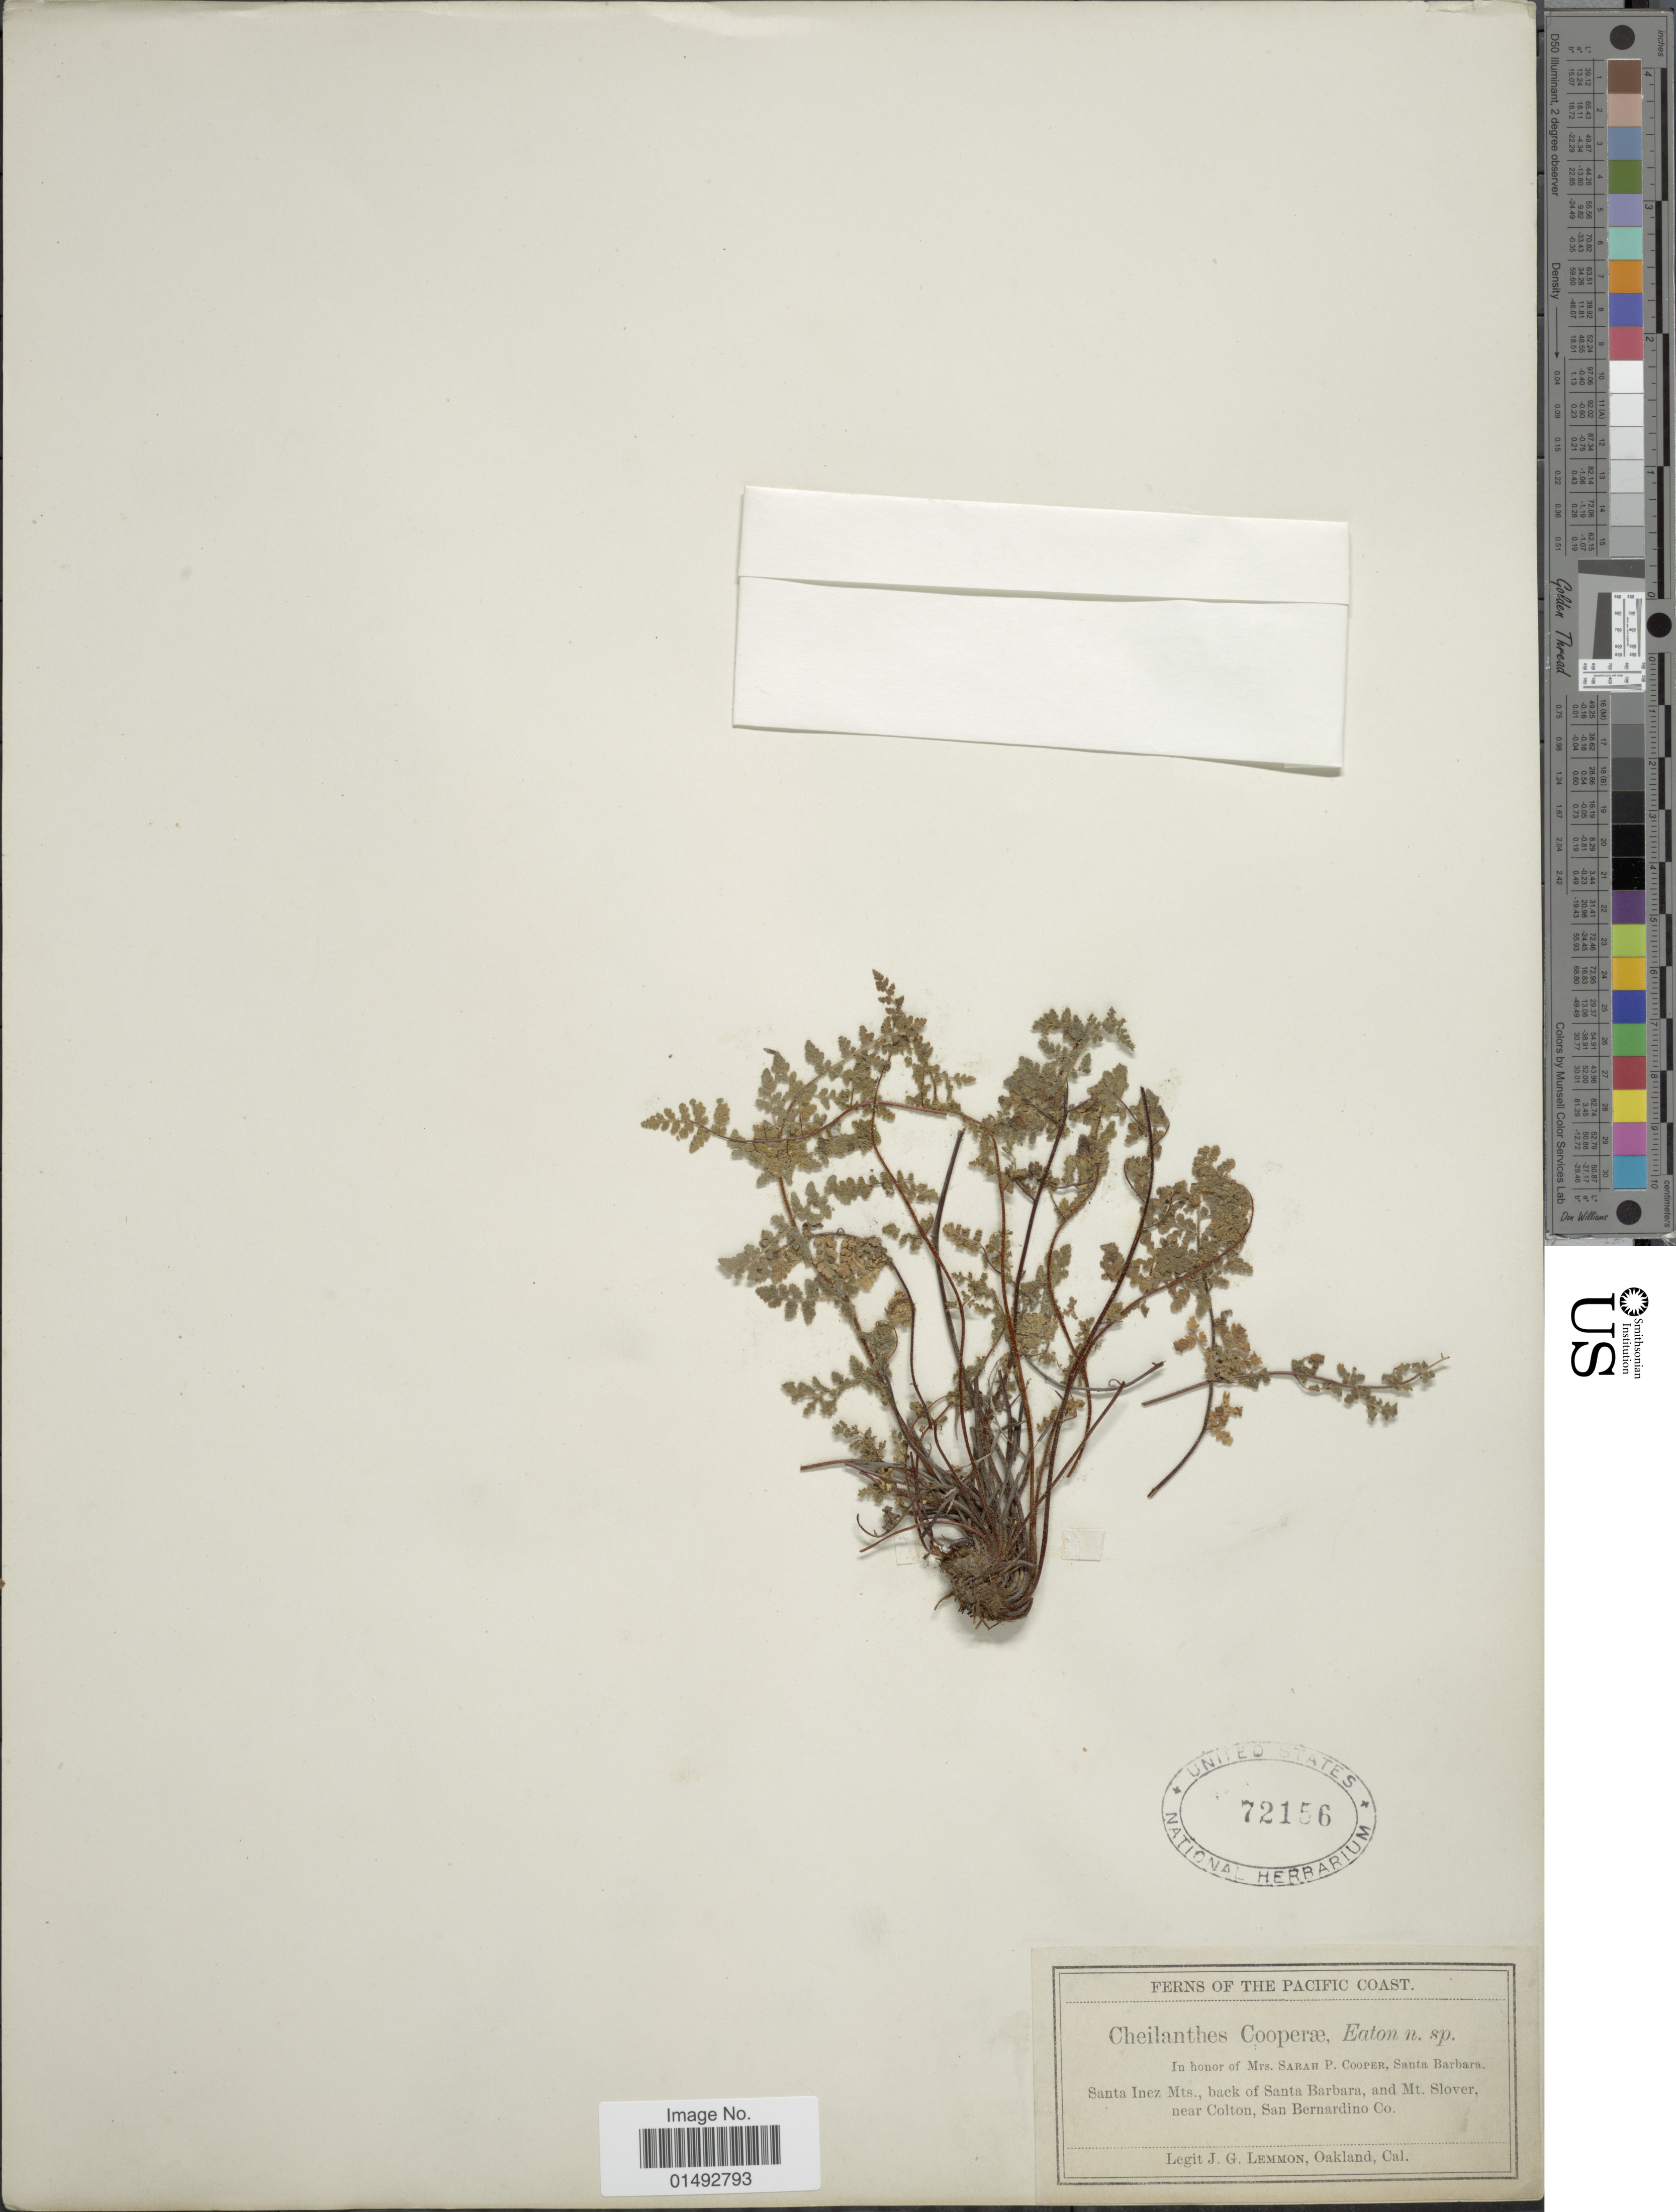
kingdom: Plantae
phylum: Tracheophyta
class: Polypodiopsida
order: Polypodiales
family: Pteridaceae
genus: Myriopteris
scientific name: Myriopteris cooperae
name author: (D.C. Eaton) Grusz & Windham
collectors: J. Lemmon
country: United States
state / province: California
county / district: Santa Barbara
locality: The Pacific Coast, Santa Inez Mts., back of Santa Barbara, and Mt Slover, near Colton, San Bernardino Co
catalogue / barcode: US 72156